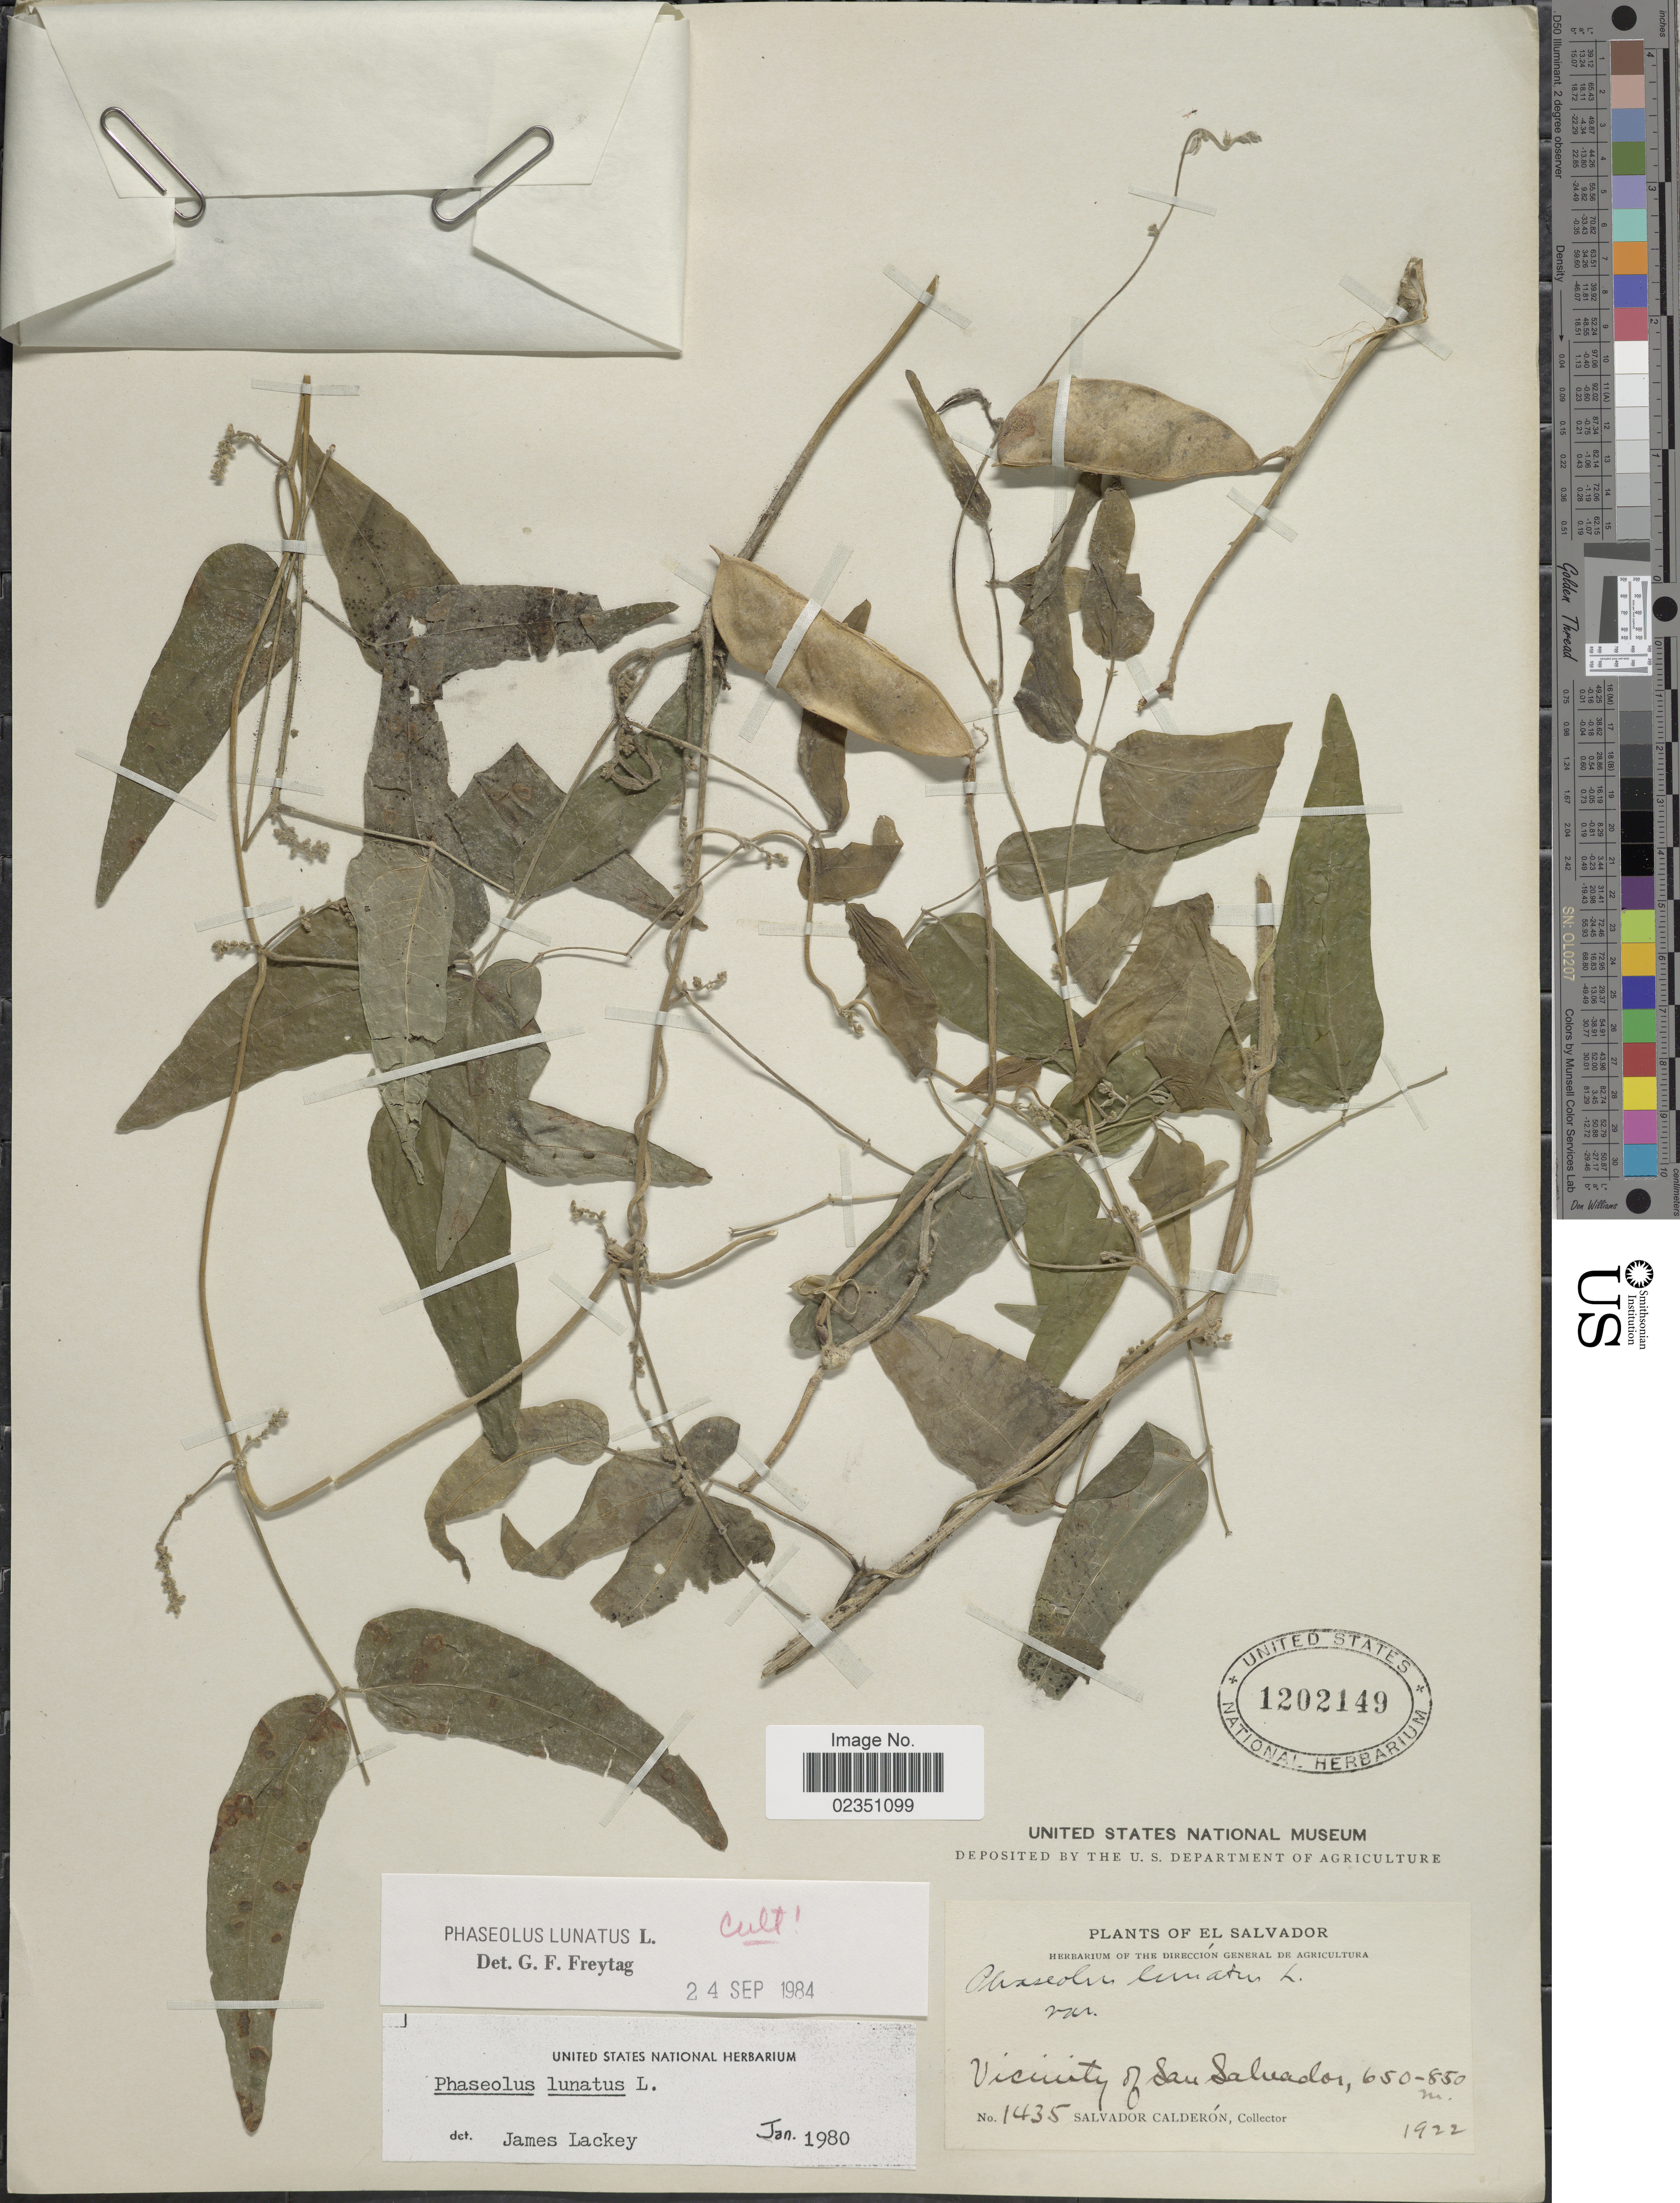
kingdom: Plantae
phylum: Tracheophyta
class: Magnoliopsida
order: Fabales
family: Fabaceae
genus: Phaseolus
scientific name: Phaseolus lunatus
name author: L.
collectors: S. Calderón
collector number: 1435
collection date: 1922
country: El Salvador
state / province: San Salvador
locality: Vicinity of San Salvador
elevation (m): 650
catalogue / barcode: US 1202149